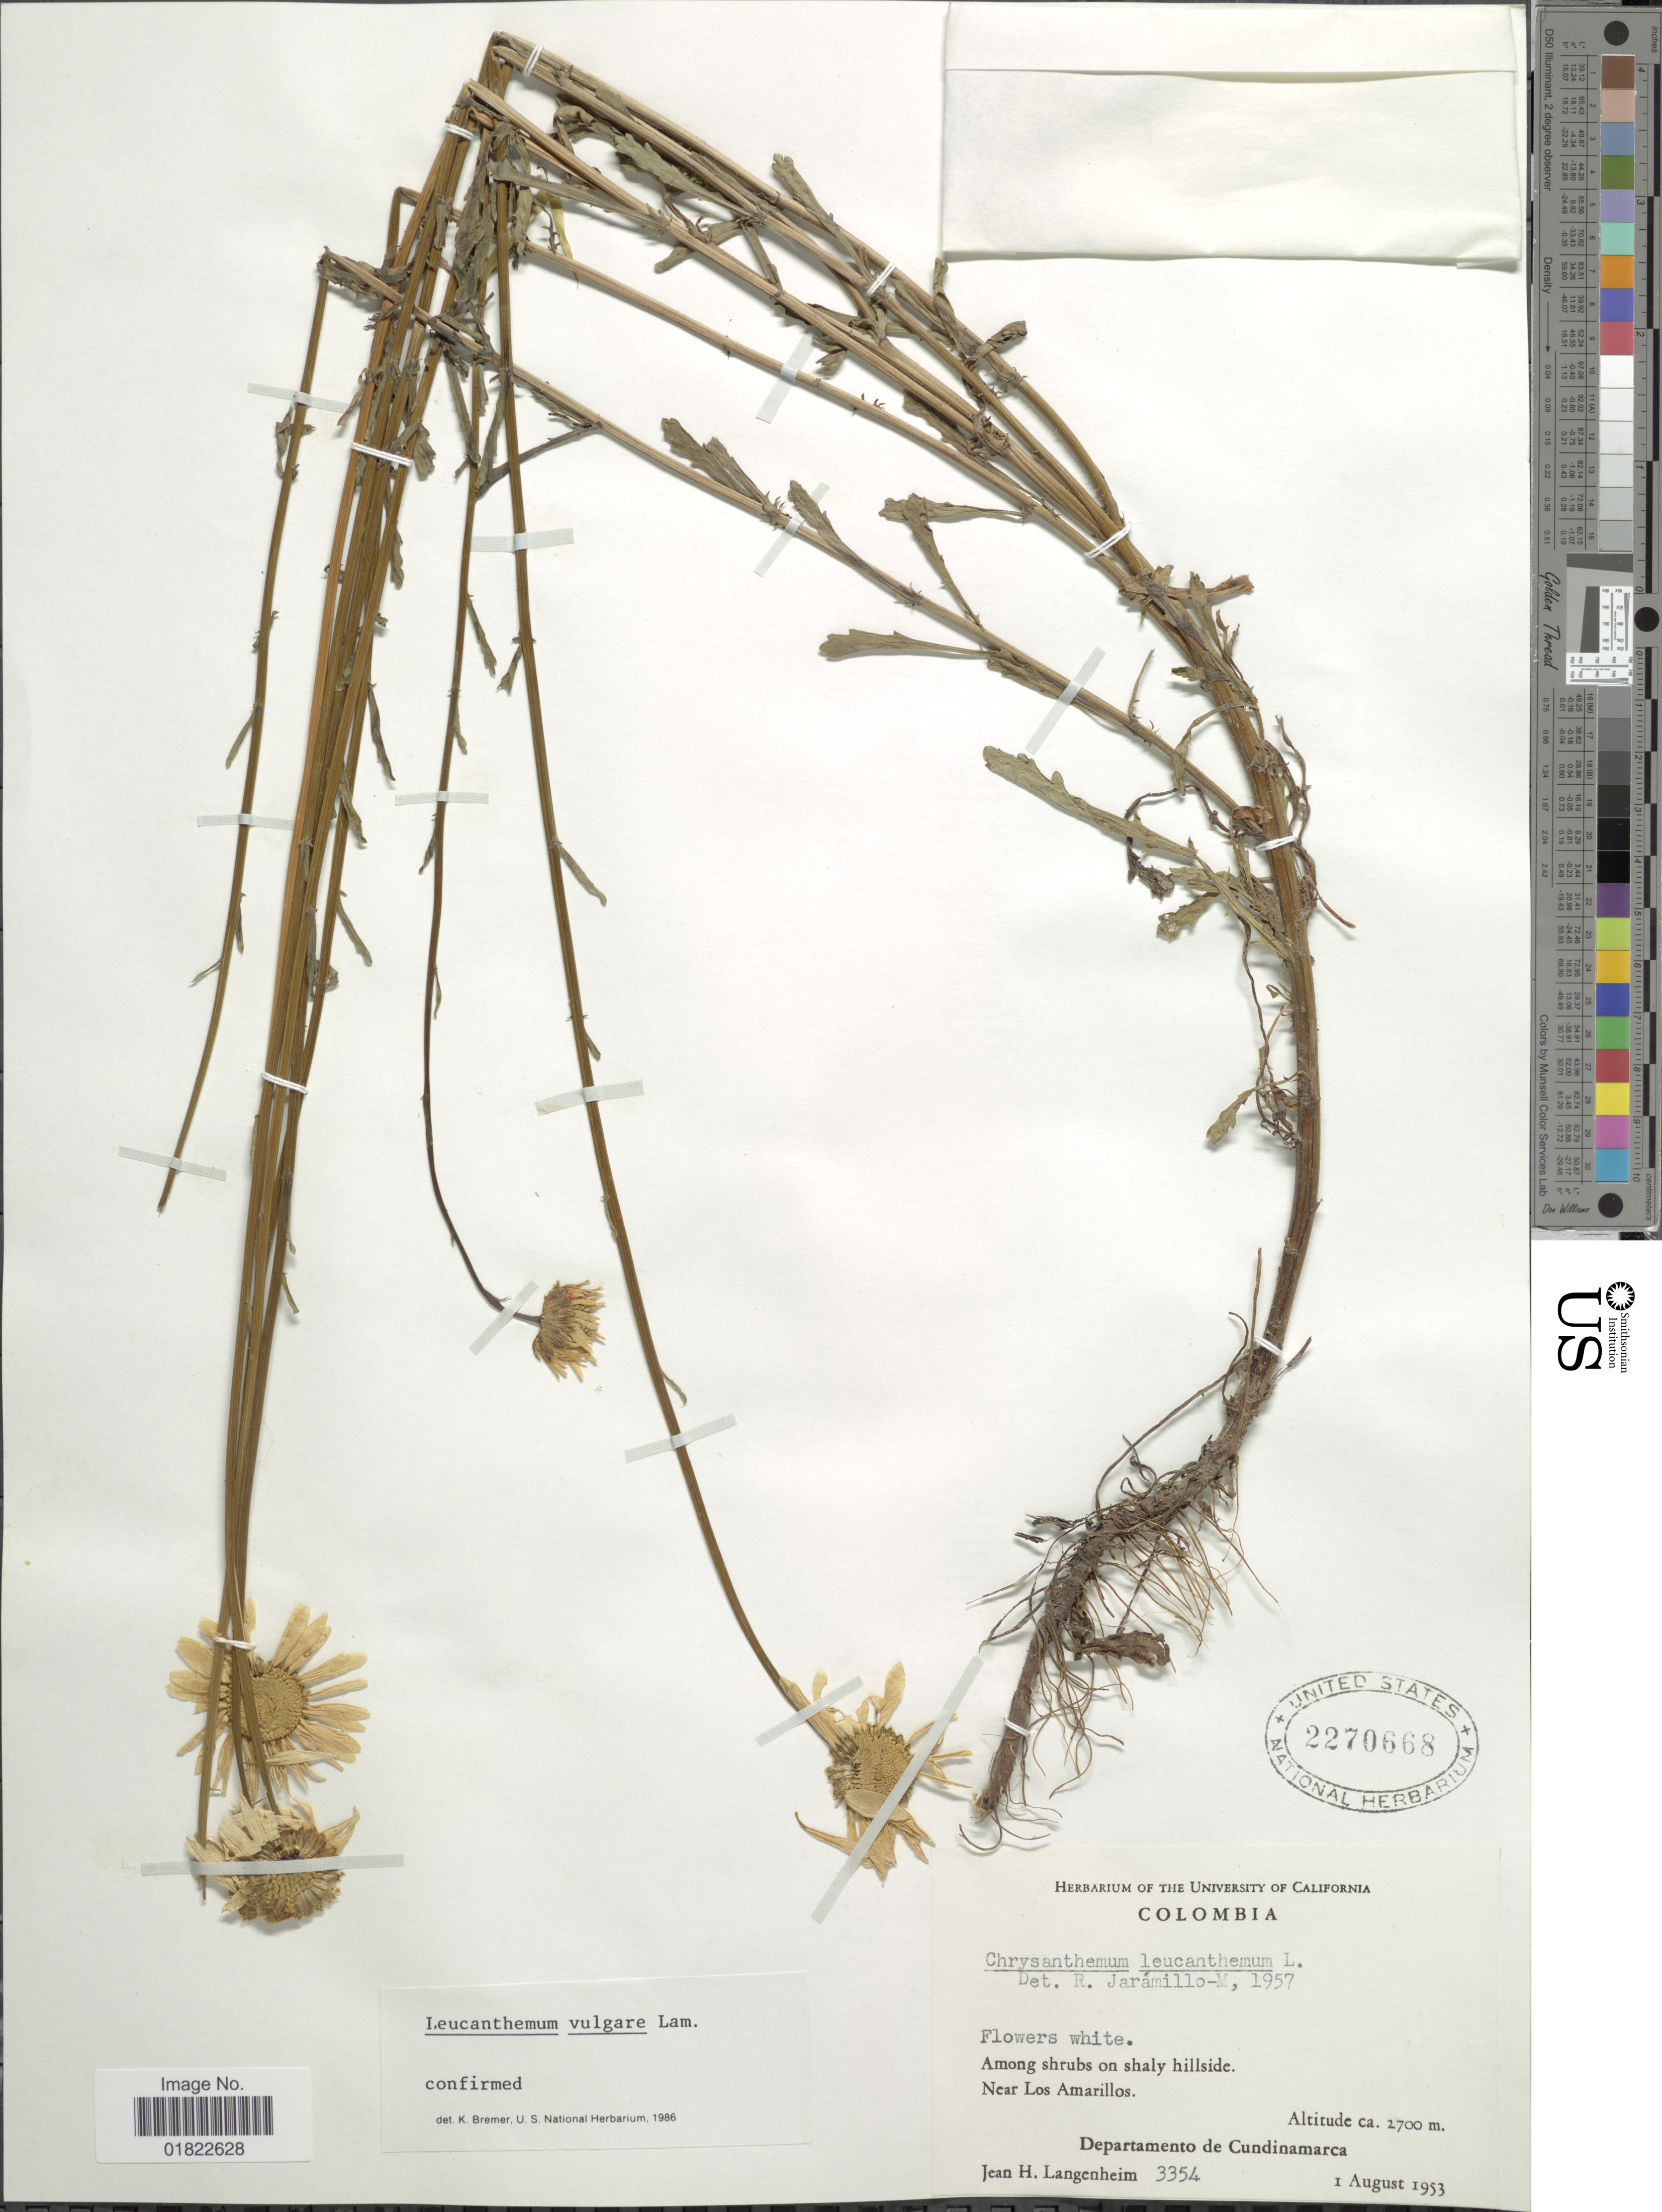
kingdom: Plantae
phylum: Tracheophyta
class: Magnoliopsida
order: Asterales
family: Asteraceae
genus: Leucanthemum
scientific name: Leucanthemum vulgare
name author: Lam.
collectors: J. H. Langenheim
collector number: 3354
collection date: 1953-08-01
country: Colombia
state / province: Cundinamarca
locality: Near Los Amarillos, Departamento de Cundinamarca.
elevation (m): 2700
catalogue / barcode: US 2270668